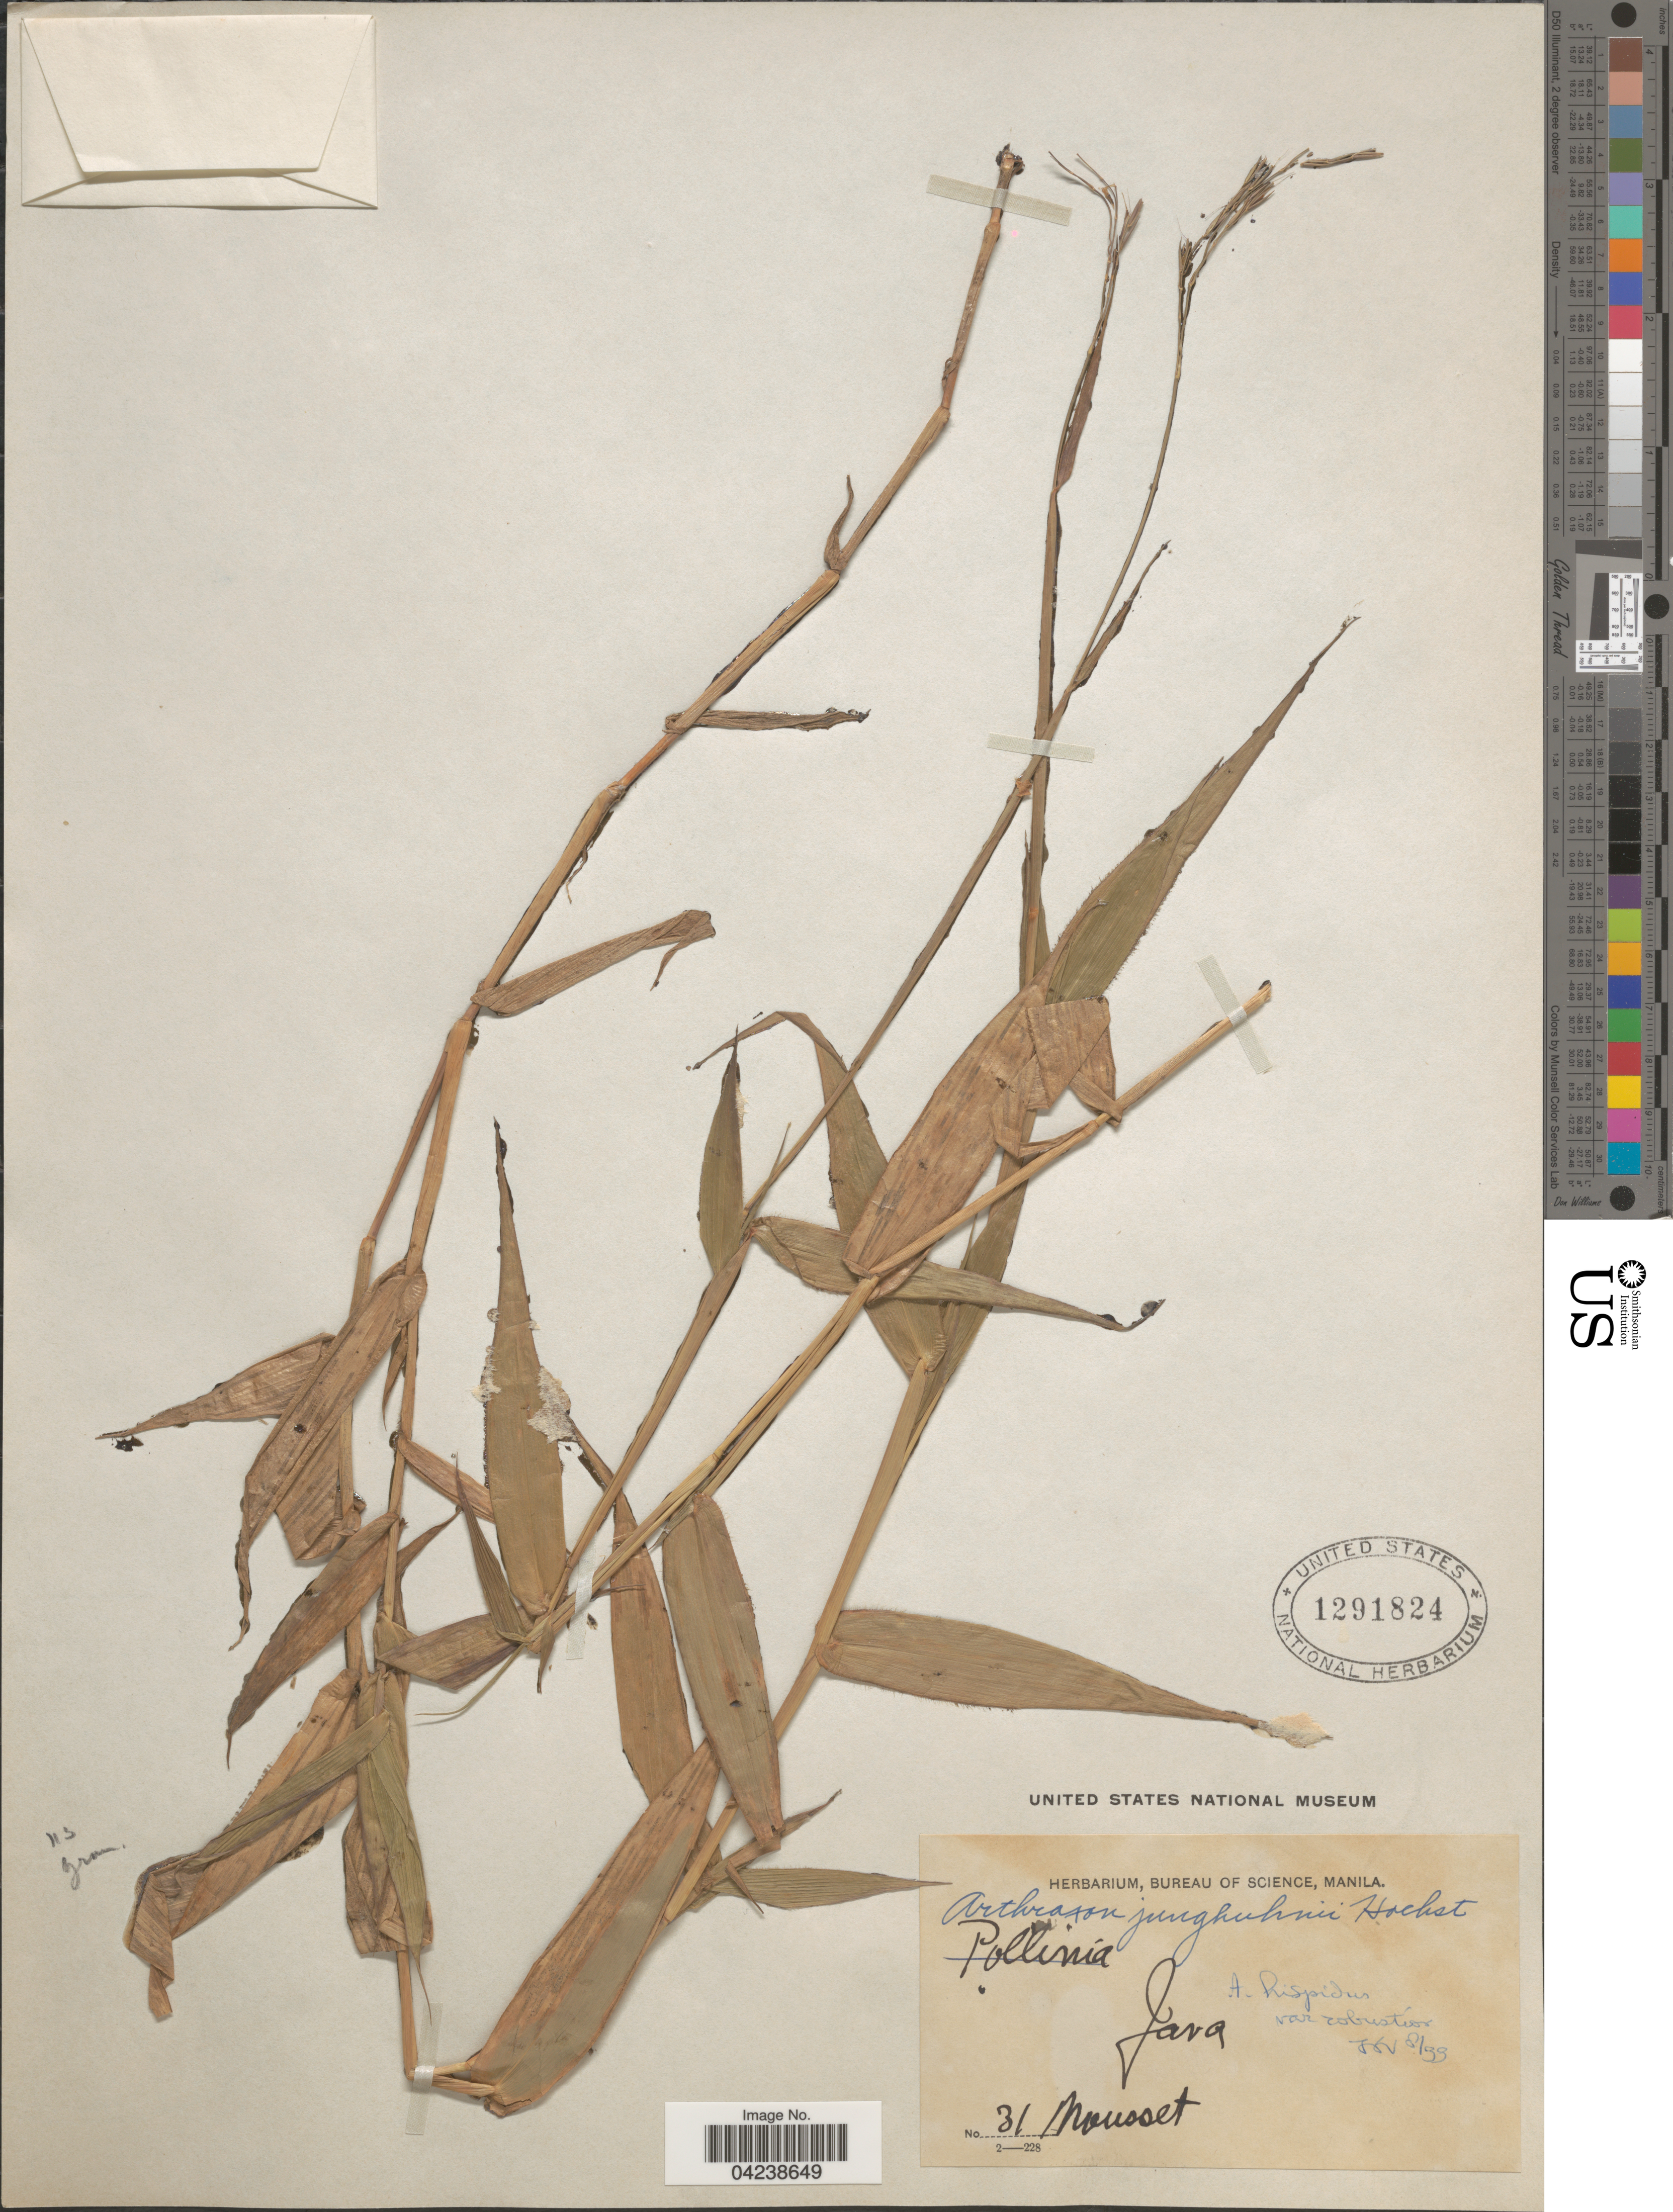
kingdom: Plantae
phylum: Tracheophyta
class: Liliopsida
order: Poales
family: Poaceae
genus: Arthraxon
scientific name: Arthraxon hispidus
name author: (Thunb.) Makino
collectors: Mousset, --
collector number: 31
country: Indonesia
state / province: Java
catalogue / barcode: US 1291824